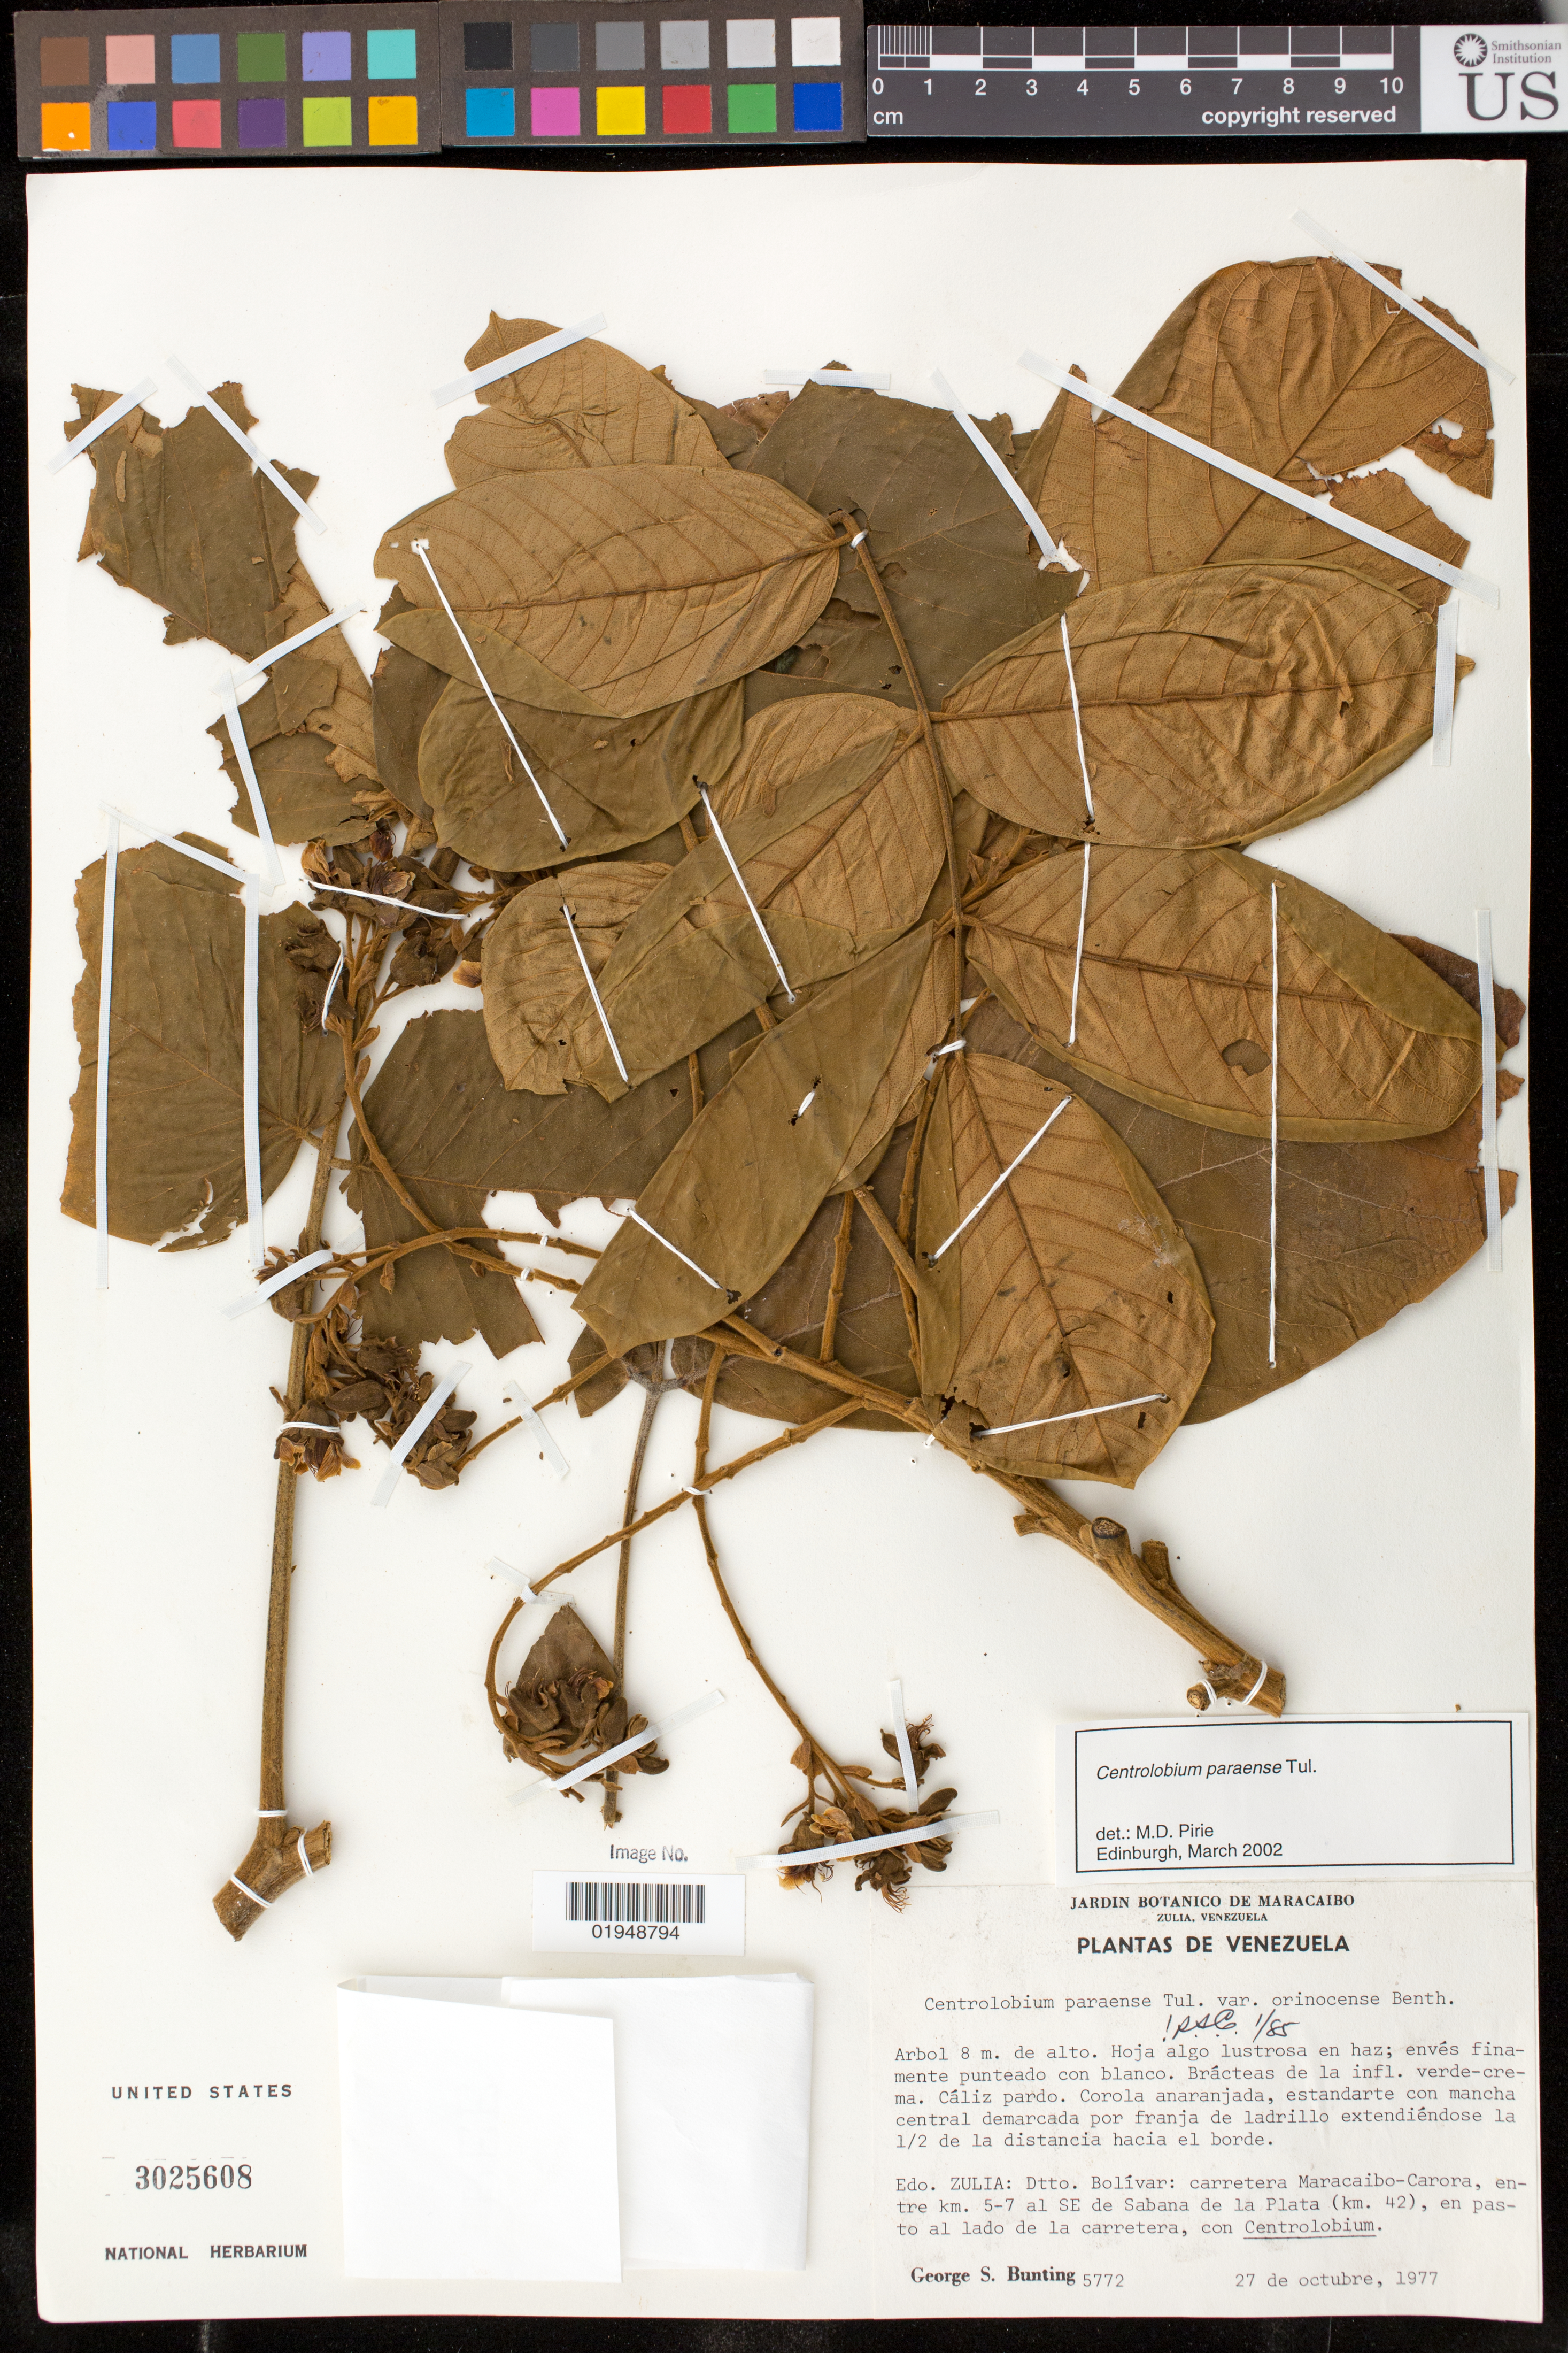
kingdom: Plantae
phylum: Tracheophyta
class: Magnoliopsida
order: Fabales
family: Fabaceae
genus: Centrolobium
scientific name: Centrolobium paraense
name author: Tul.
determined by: Pirie, M. D., (U)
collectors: G. S. Bunting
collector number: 5772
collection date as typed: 27 Oct 1977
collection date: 1977-10-27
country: Venezuela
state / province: Zulia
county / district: Simón Bolívar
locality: Carretera Maracaibo-Carora, entre km 5-7 al SE de Sabana de la Plata (km 42).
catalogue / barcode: US 3025608